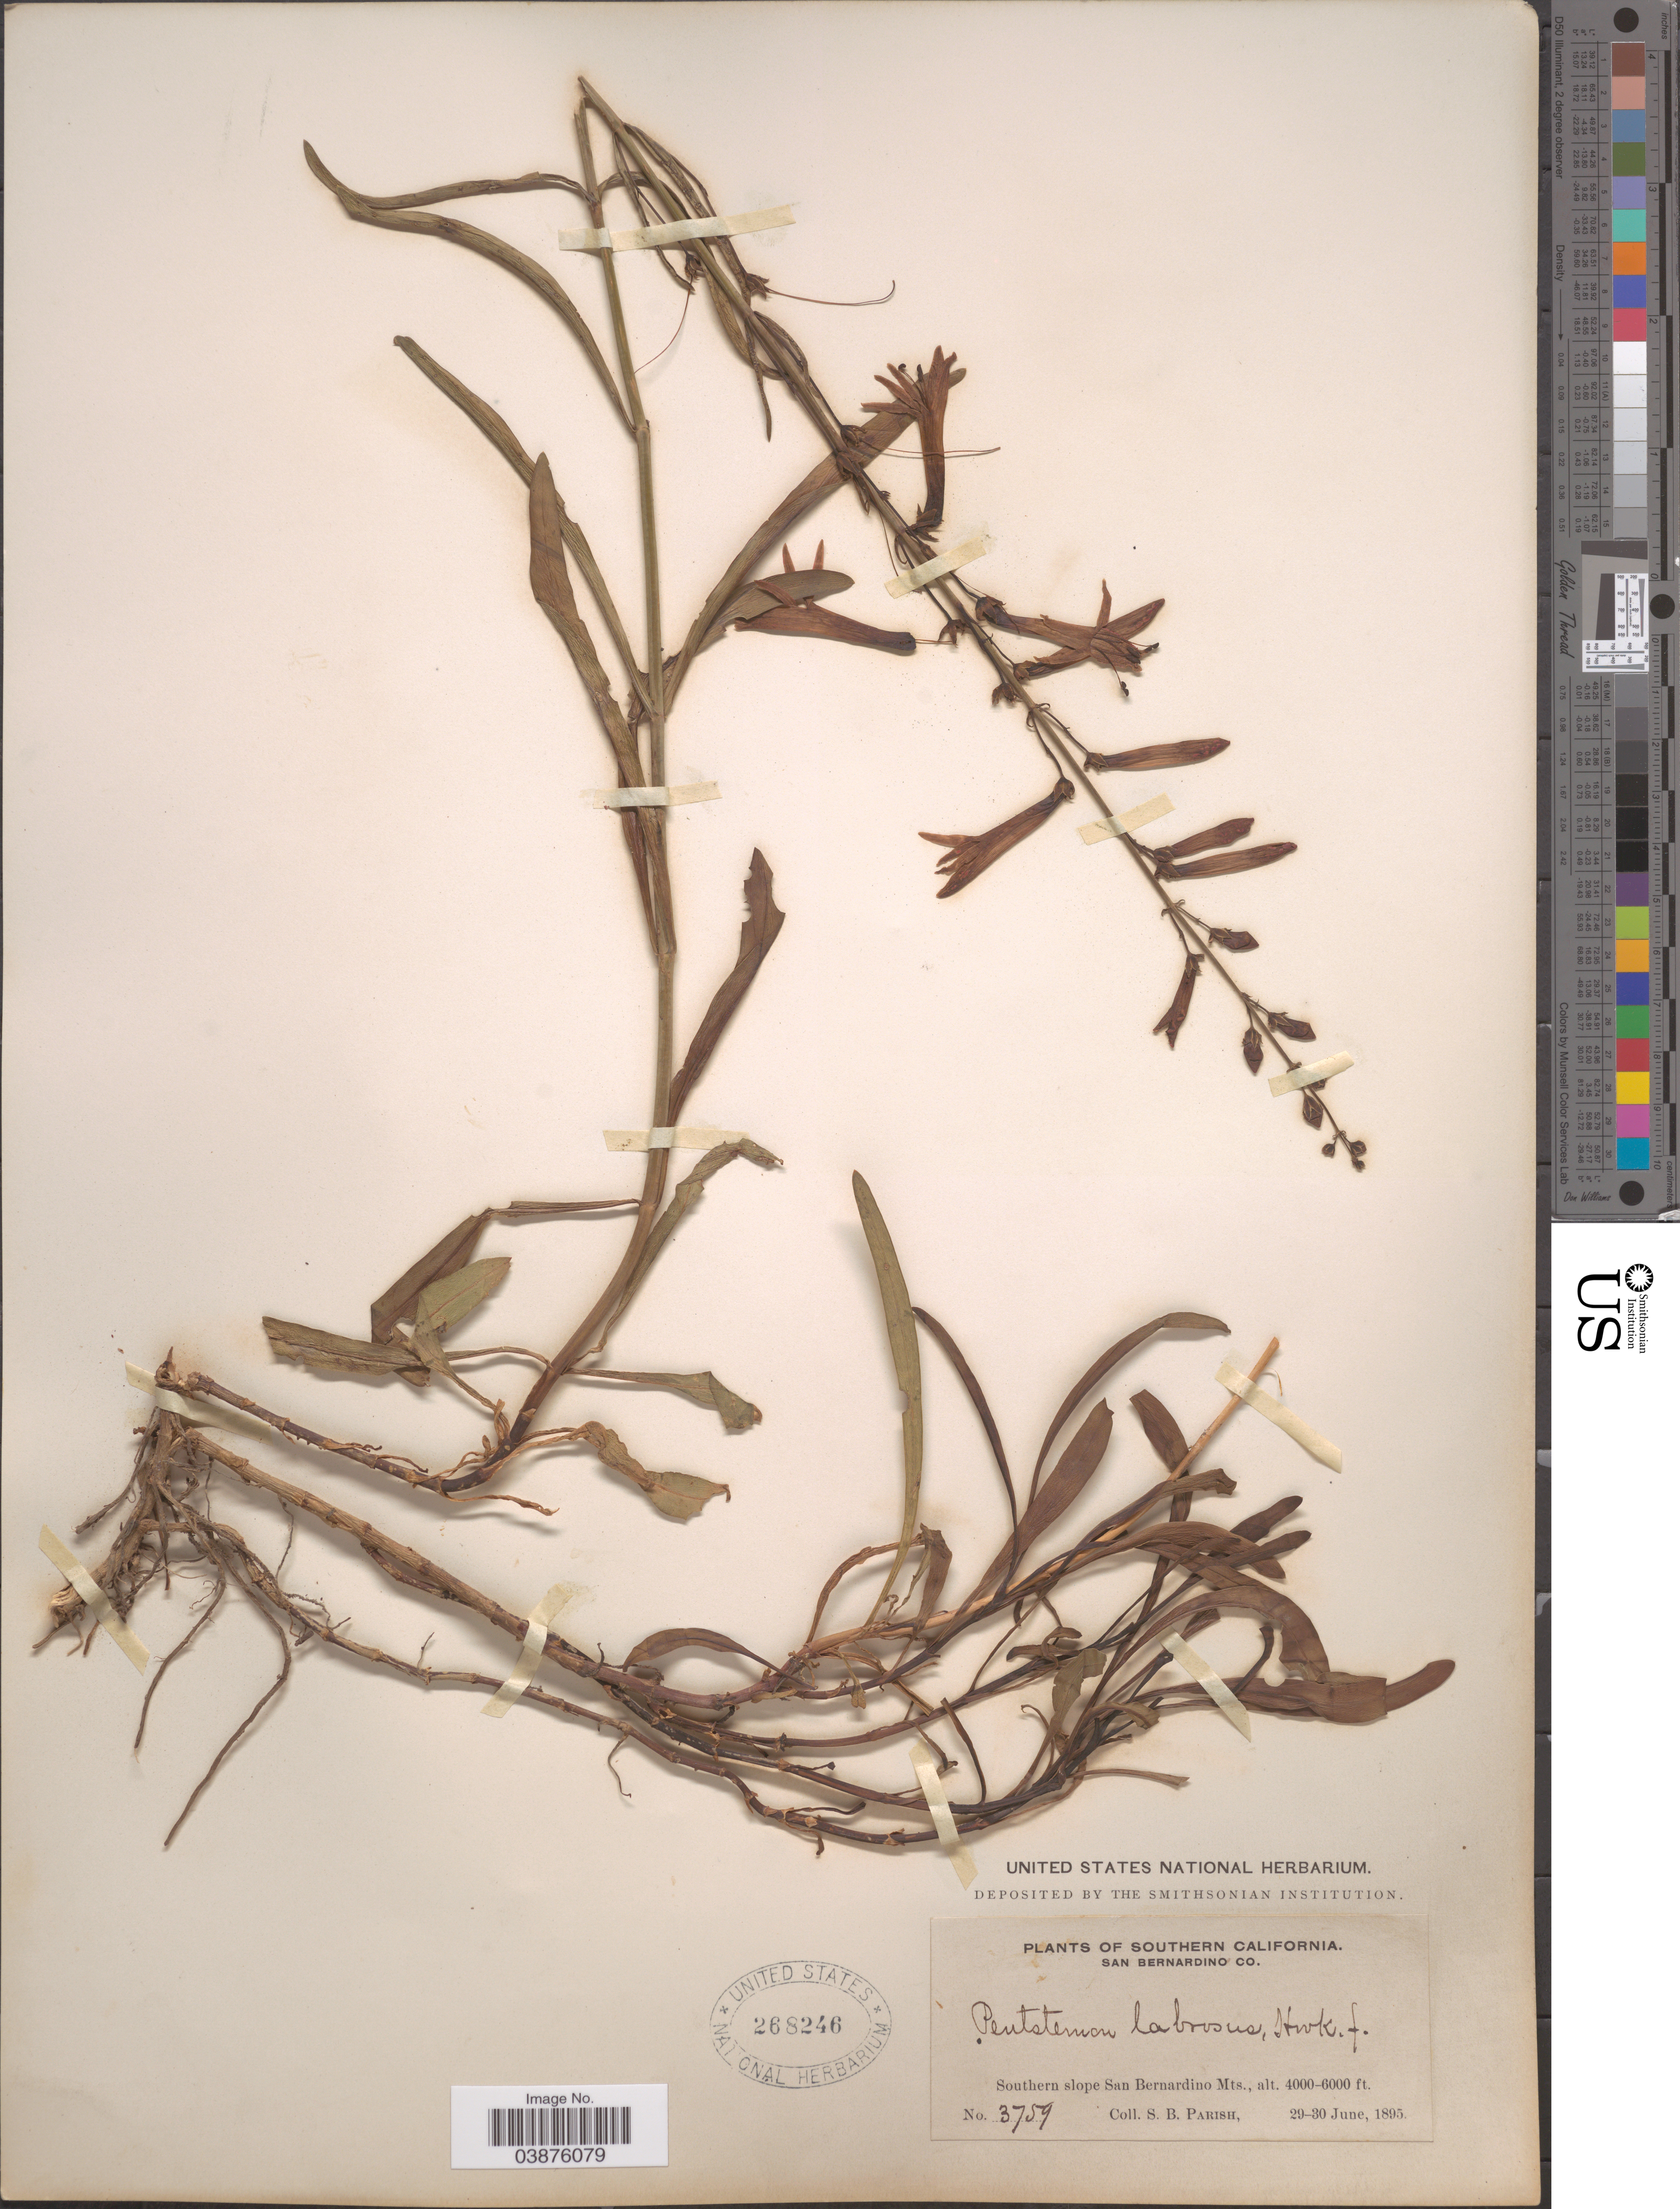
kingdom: Plantae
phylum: Tracheophyta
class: Magnoliopsida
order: Lamiales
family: Plantaginaceae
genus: Penstemon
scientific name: Penstemon labrosus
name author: (A. Gray) Mast. ex Hook. f.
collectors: S. B. Parish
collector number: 3759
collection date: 1895-06-29/1895-06-30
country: United States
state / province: California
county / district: San Bernardino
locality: Southern California. San Bernardino Co. Southern slope San Bernardino Mts.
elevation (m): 1219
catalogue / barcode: US 268246